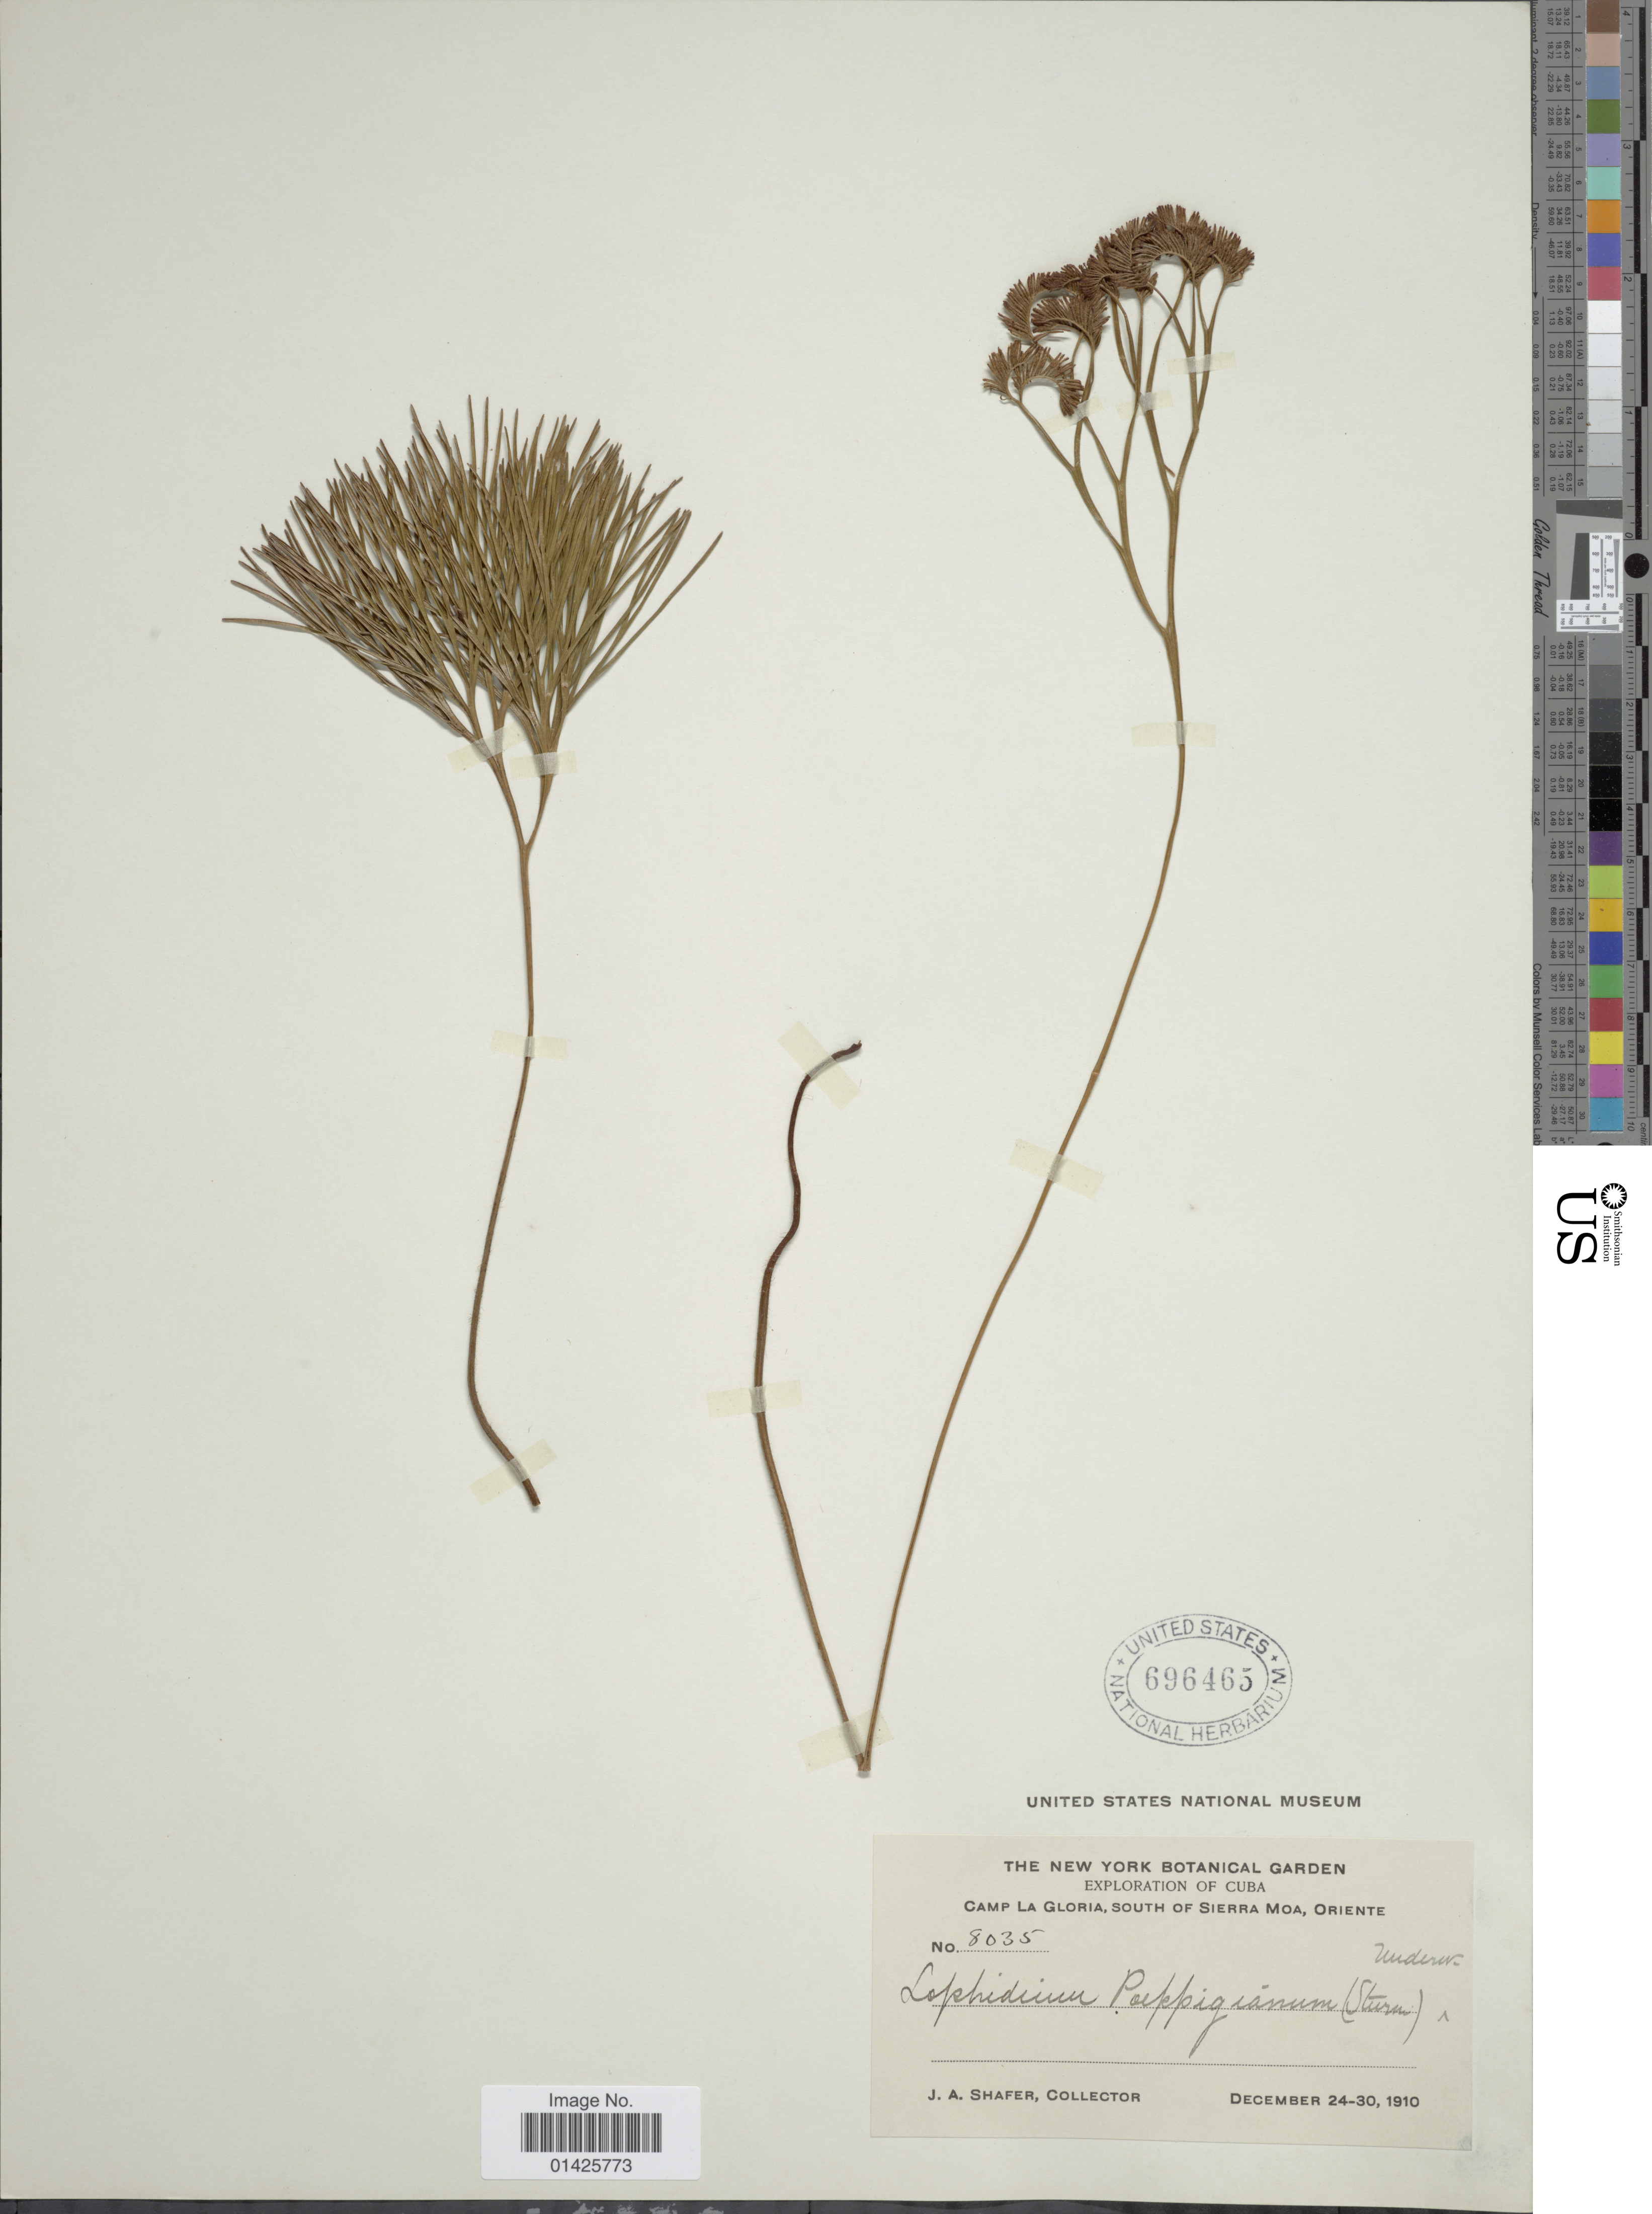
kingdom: Plantae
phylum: Tracheophyta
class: Polypodiopsida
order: Schizaeales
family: Schizaeaceae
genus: Schizaea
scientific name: Schizaea poeppigiana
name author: J.W. Sturm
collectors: J. A. Shafer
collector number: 8035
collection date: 1910-12-24/1910-12-30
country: Cuba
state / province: Oriente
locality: Camp La Gloria, South of Sierra Moa, Oriente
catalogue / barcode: US 696465